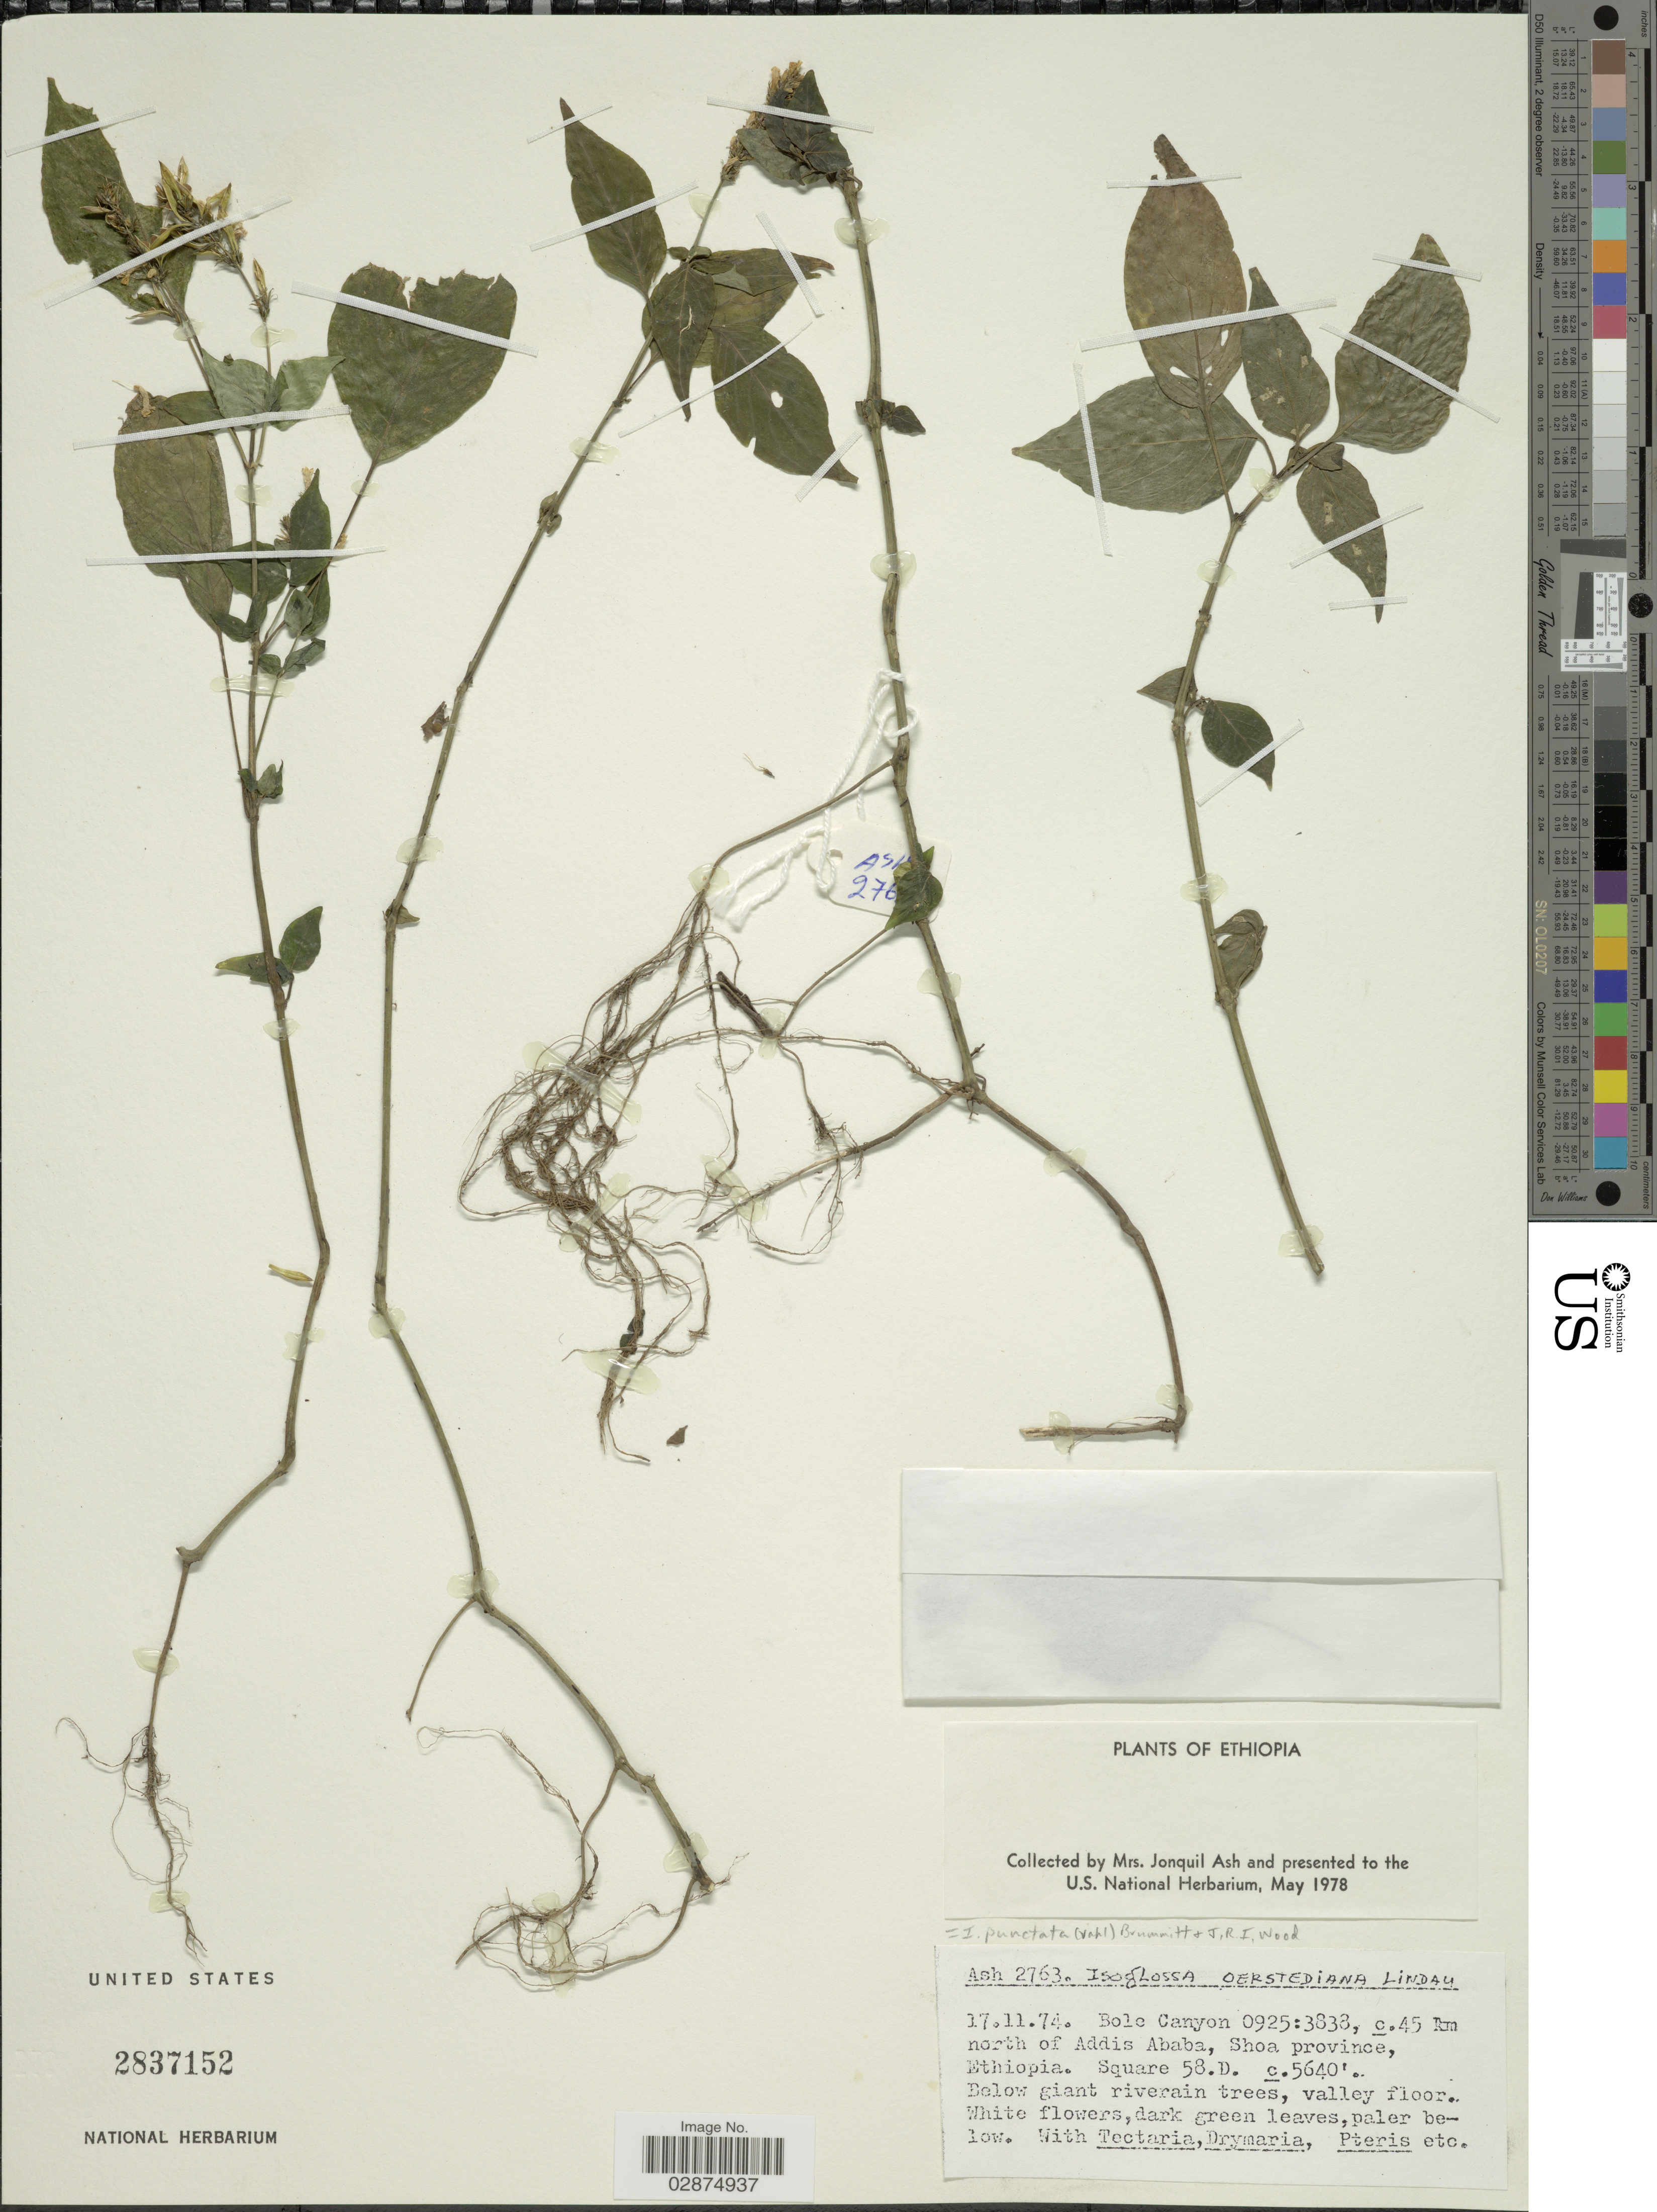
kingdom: Plantae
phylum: Tracheophyta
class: Magnoliopsida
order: Lamiales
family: Acanthaceae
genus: Isoglossa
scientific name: Isoglossa punctata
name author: (Vahl) Brummitt & J.R.I. Wood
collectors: J. Ash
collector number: Ash 2763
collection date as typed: Transcribed d/m/y: 17/11/74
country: Ethiopia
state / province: Addis Ababa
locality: Bole Canyon 0925:3838, c. 45 km north of Addis Ababa, Shoa province. Square 58.D.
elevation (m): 1719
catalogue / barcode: US 2837152